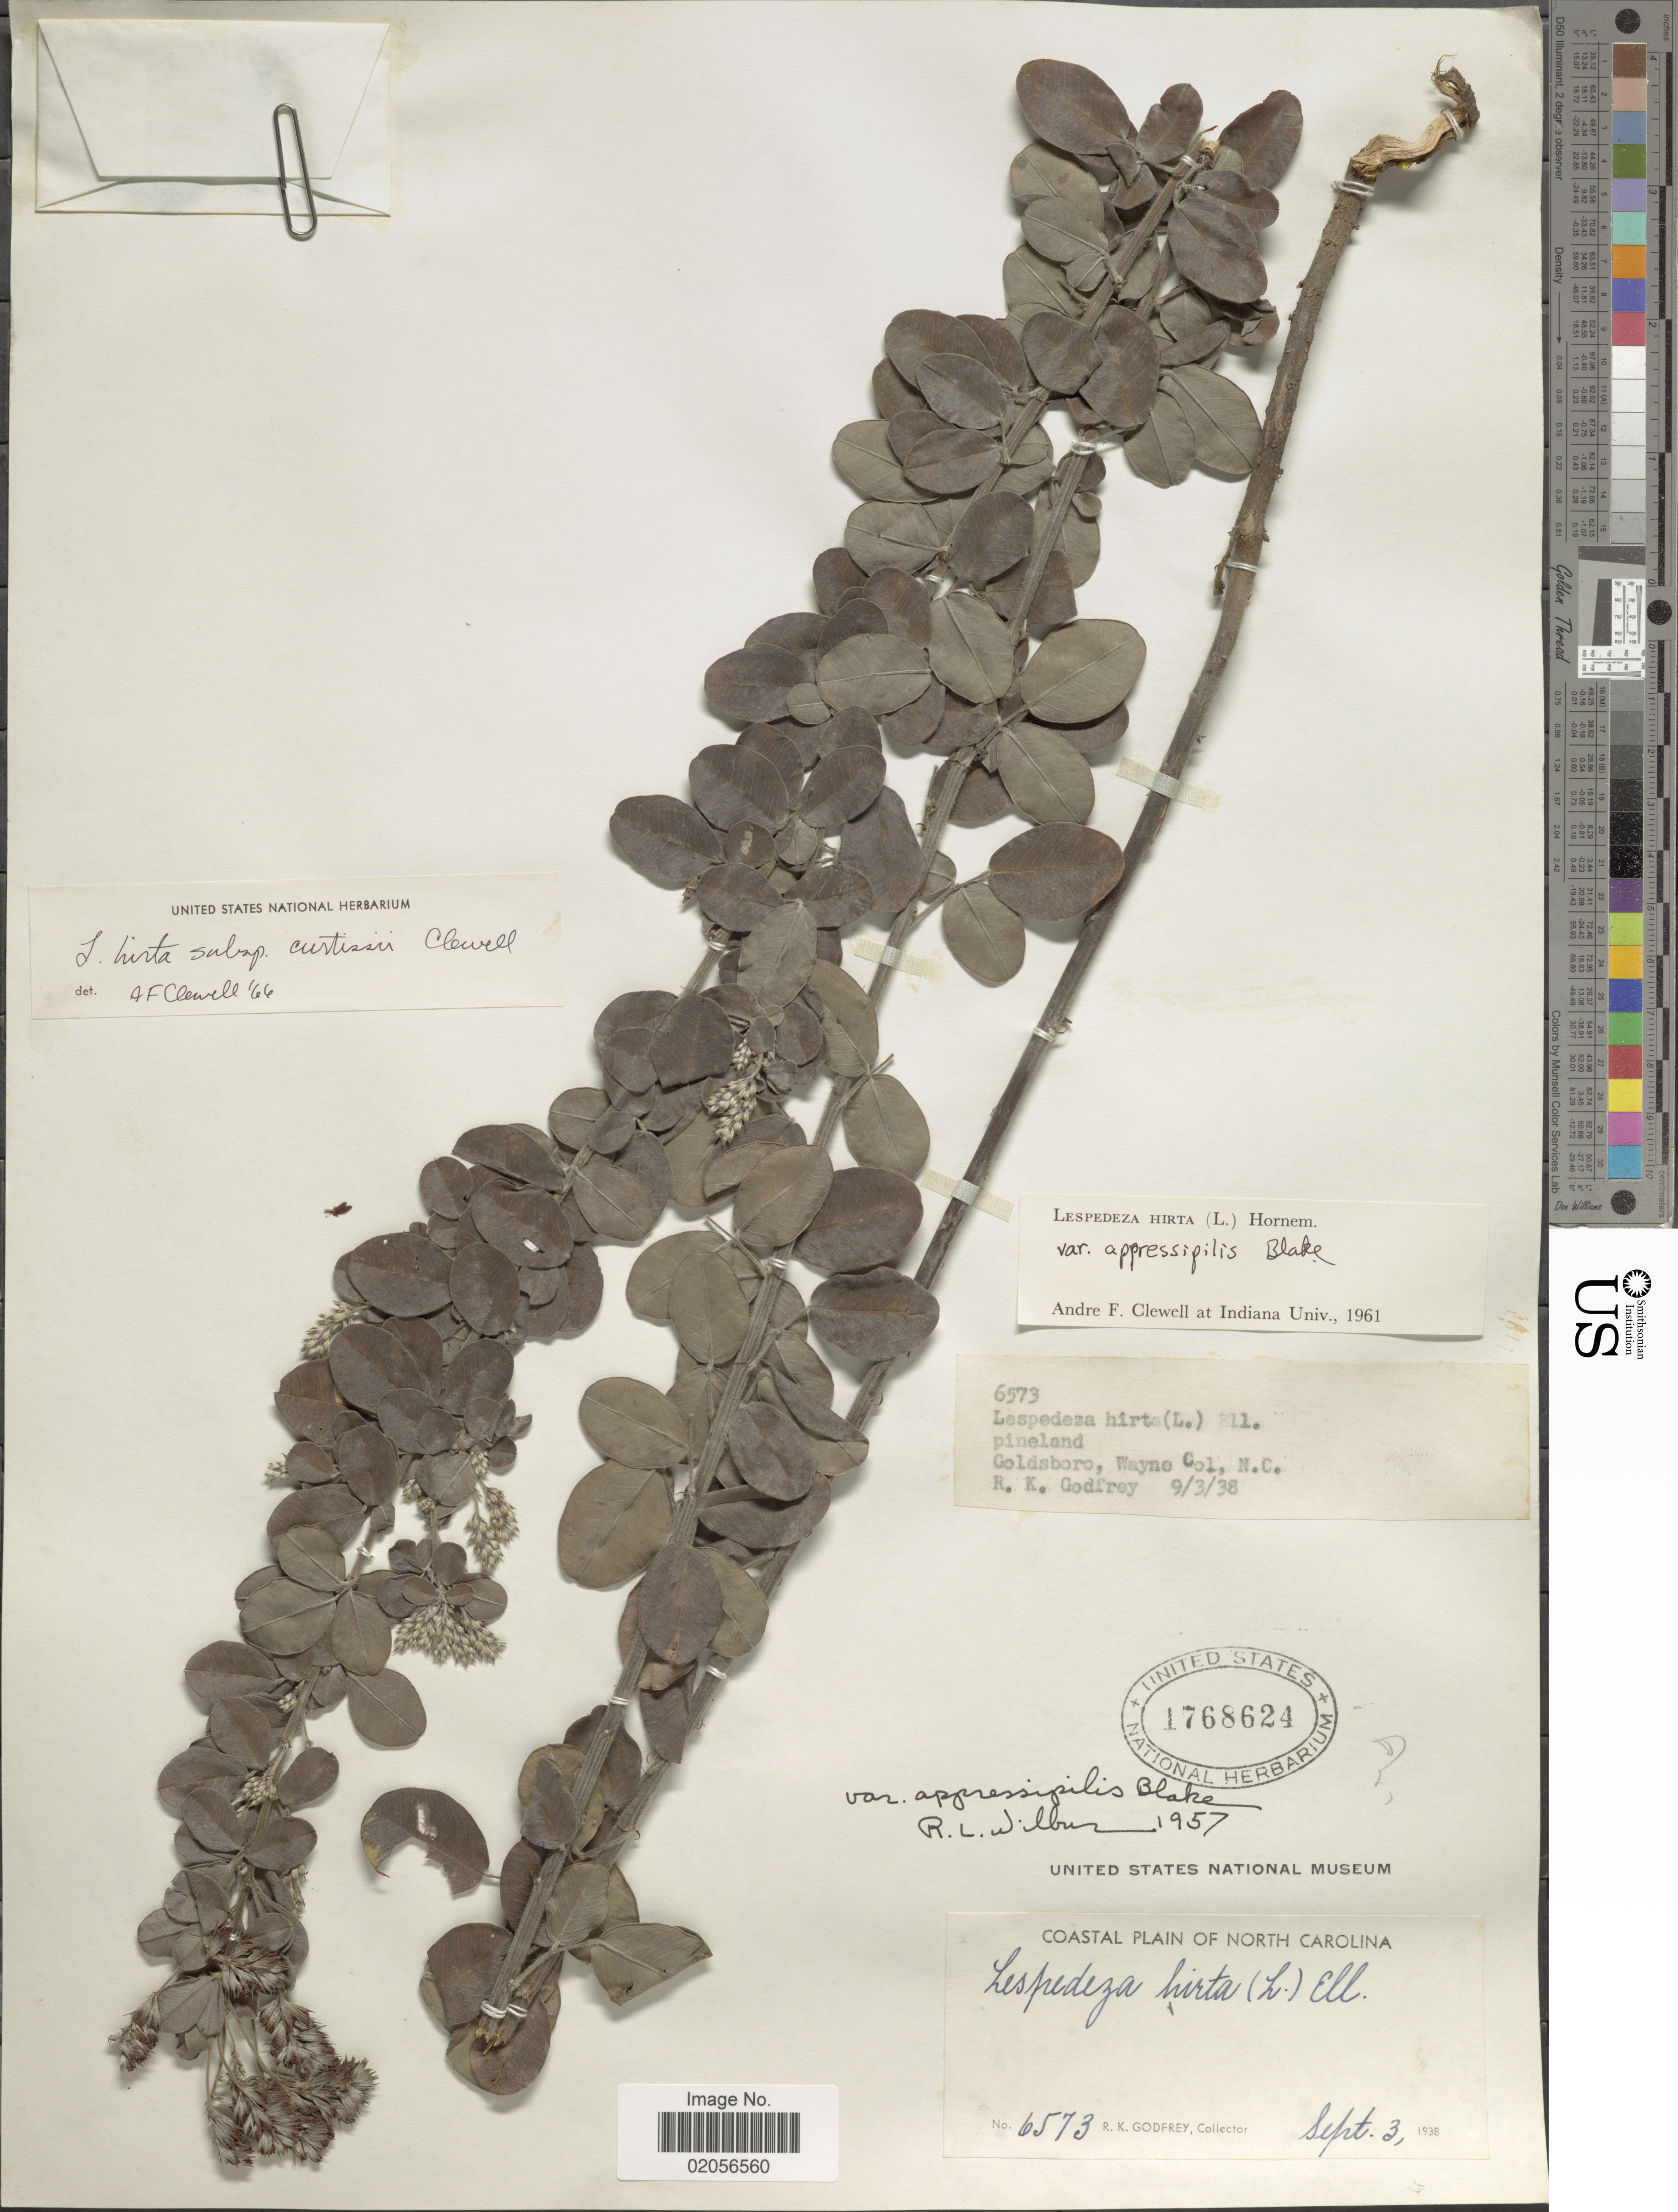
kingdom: Plantae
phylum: Tracheophyta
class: Magnoliopsida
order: Fabales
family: Fabaceae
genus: Lespedeza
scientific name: Lespedeza hirta subsp. curtissii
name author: Clewell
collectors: R. K. Godfrey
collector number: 6573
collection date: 1938-09-03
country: United States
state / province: North Carolina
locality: Coastal Plain of North Carolina, pineland, Goldsboro, Wayne Col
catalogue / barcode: US 1768624